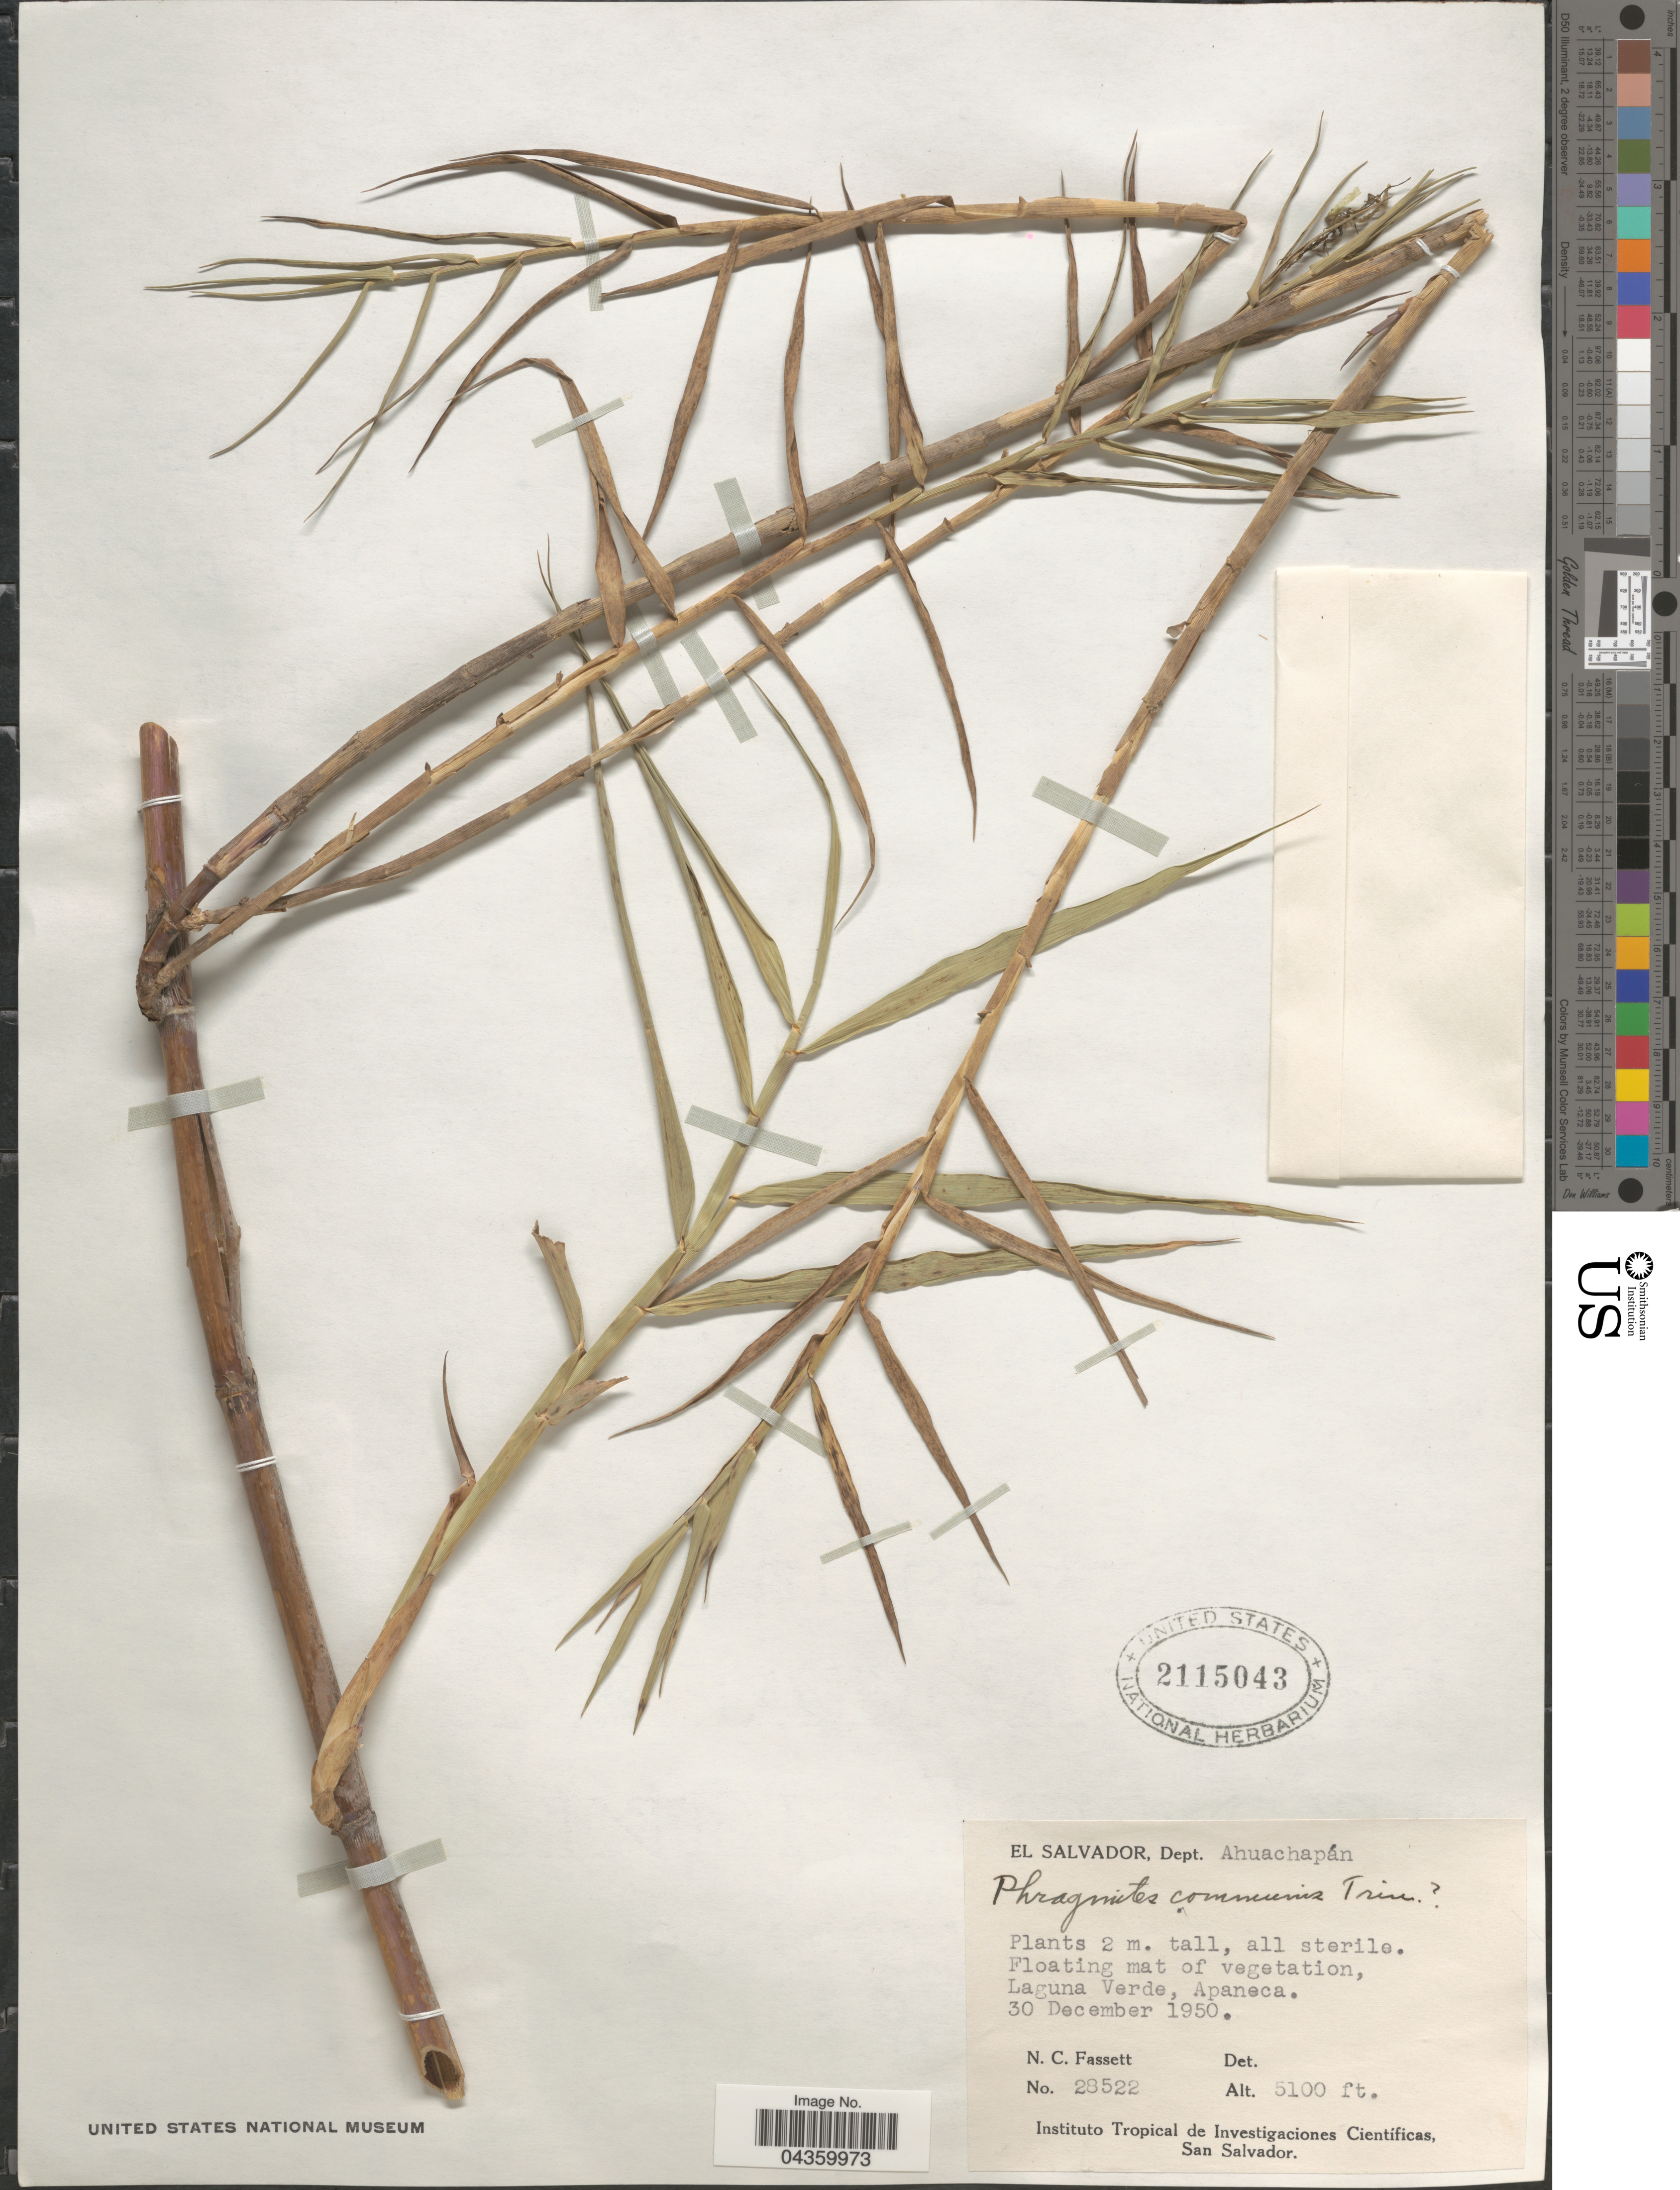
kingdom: Plantae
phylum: Tracheophyta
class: Liliopsida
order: Poales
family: Poaceae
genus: Phragmites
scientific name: Phragmites australis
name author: (Cav.) Trin. ex Steud.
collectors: N. C. Fassett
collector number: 28522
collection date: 1950-12-30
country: El Salvador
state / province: Ahuachapan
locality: Dept. Ahuachapán. Laguna Verde, Apaneca.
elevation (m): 1554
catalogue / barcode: US 2115043